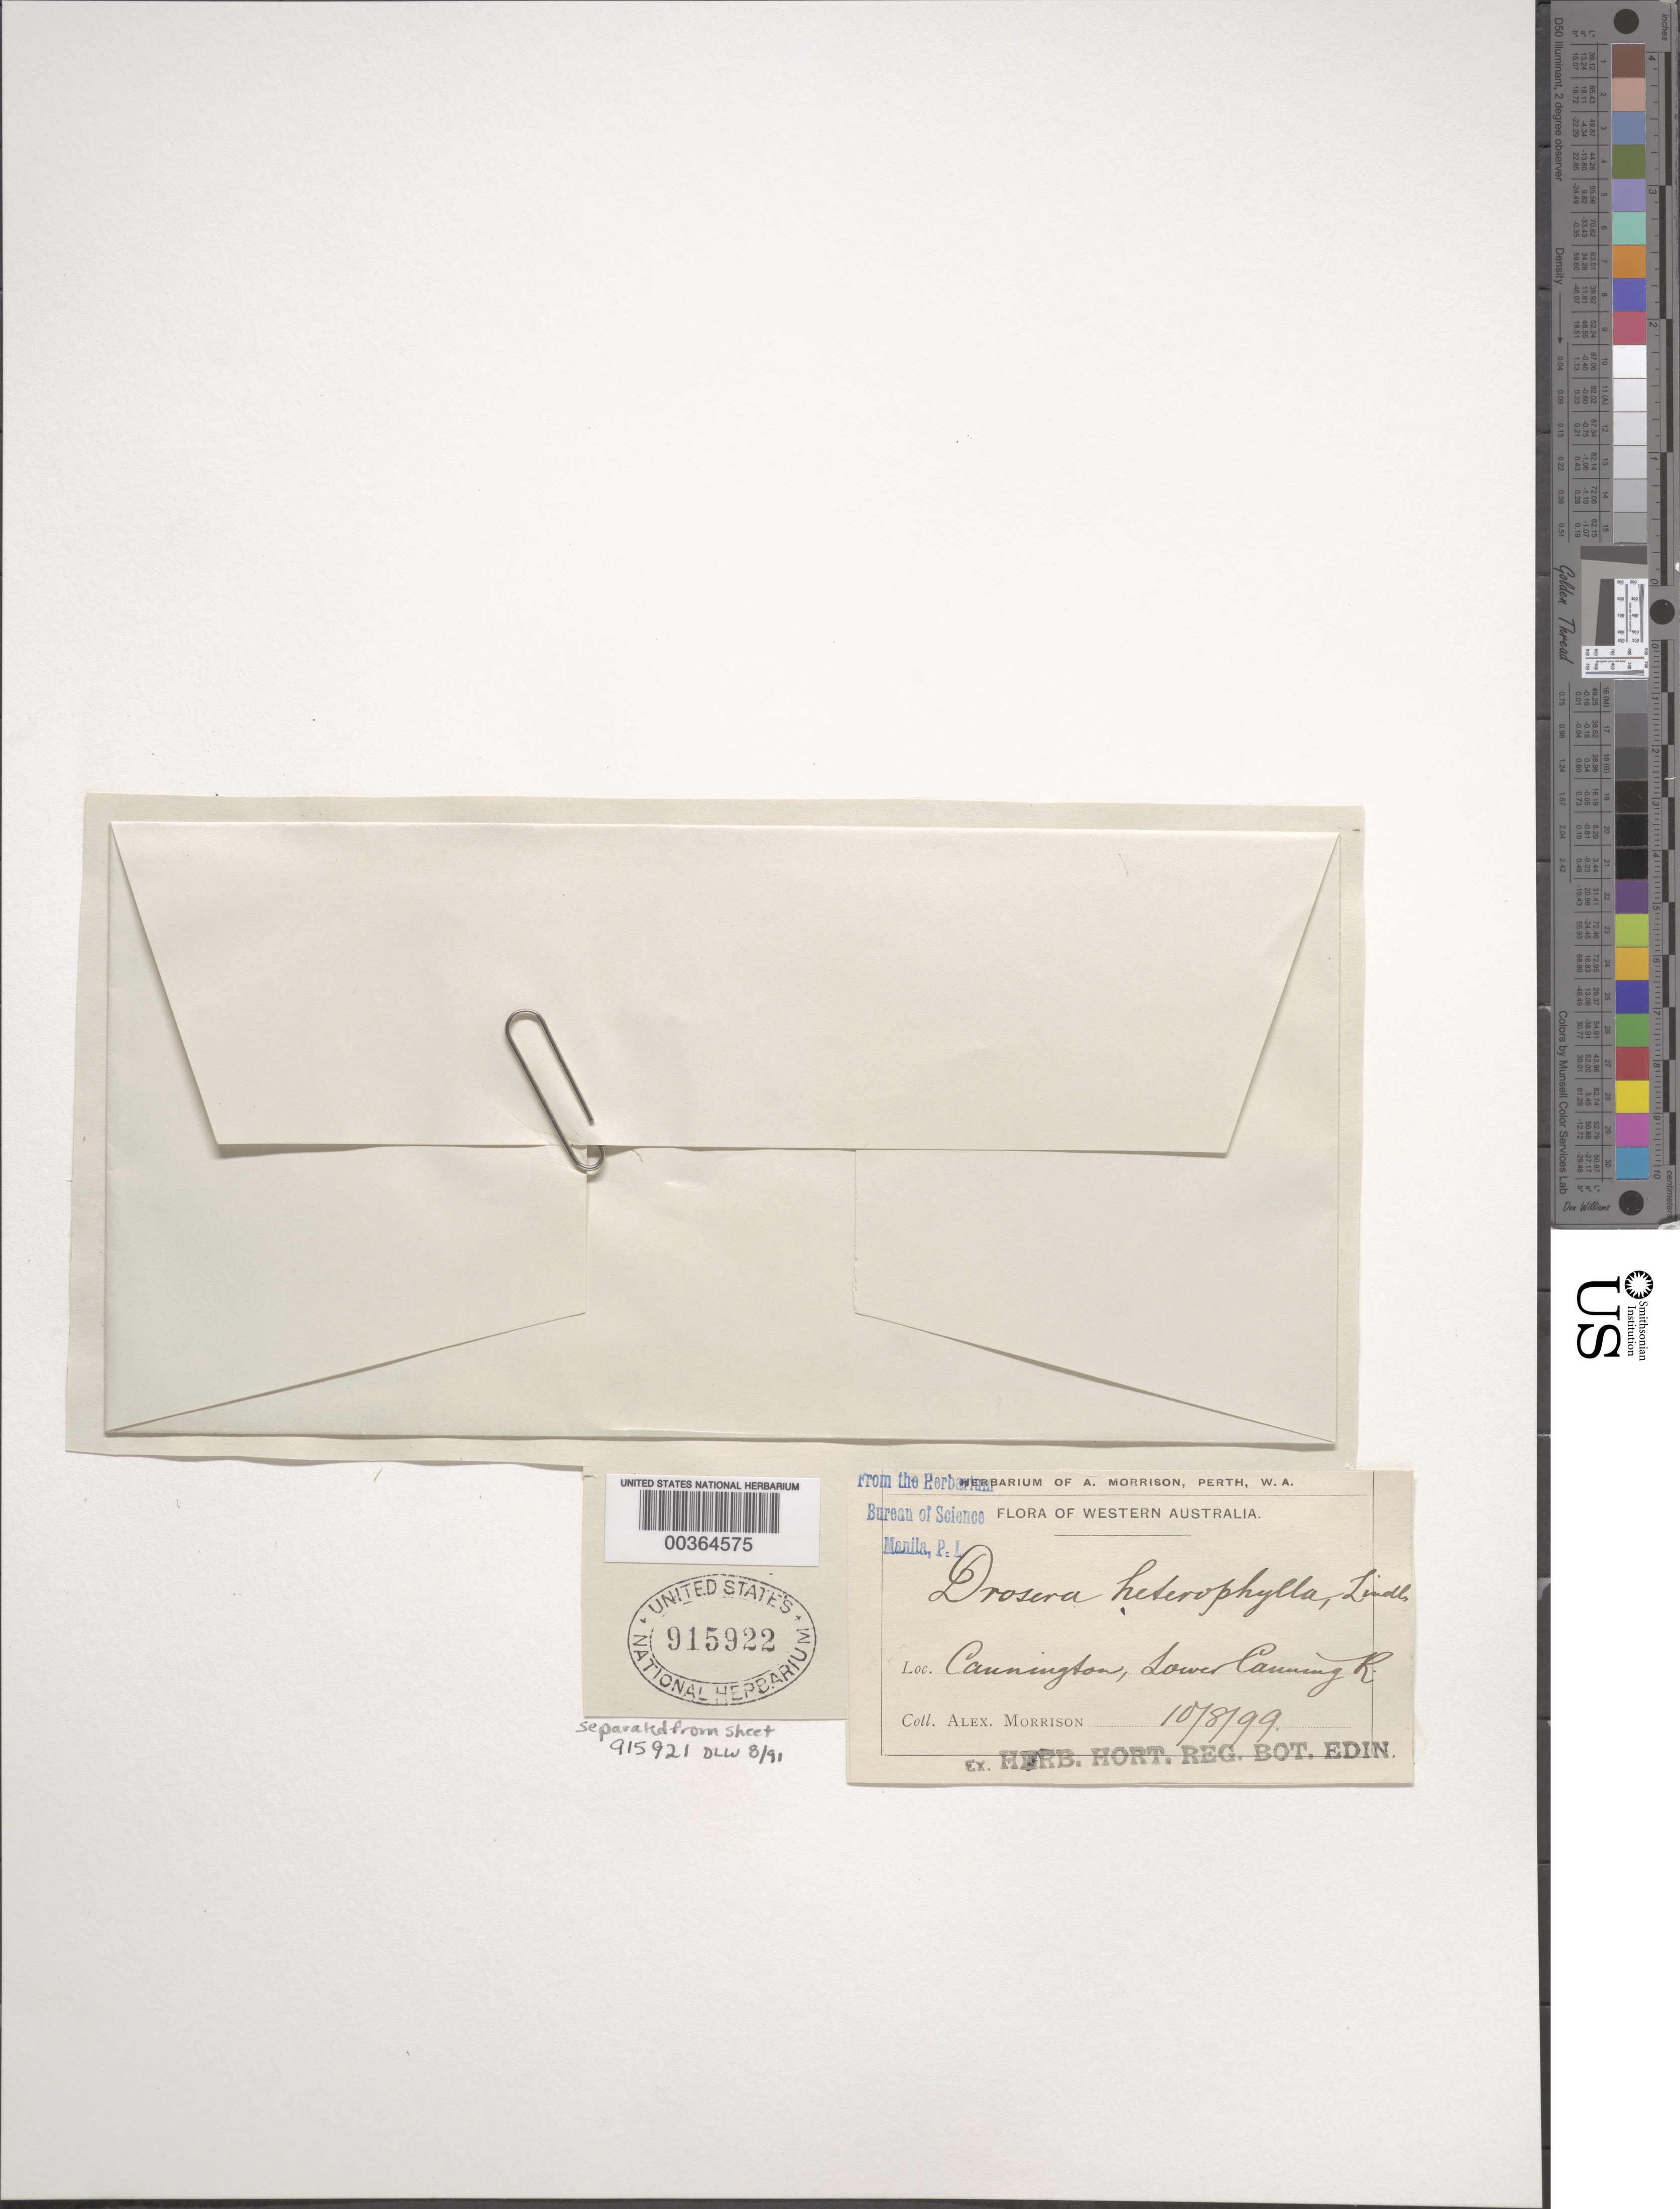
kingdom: Plantae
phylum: Tracheophyta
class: Magnoliopsida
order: Caryophyllales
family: Droseraceae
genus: Drosera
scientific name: Drosera heterophylla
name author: Lindl.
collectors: A. Morrison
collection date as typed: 10 Aug 1899 or 08 Oct 1899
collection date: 1899-08-10 or 1899-10-08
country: Australia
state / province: Western Australia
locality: Lower canning river, cannington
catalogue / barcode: US 915922